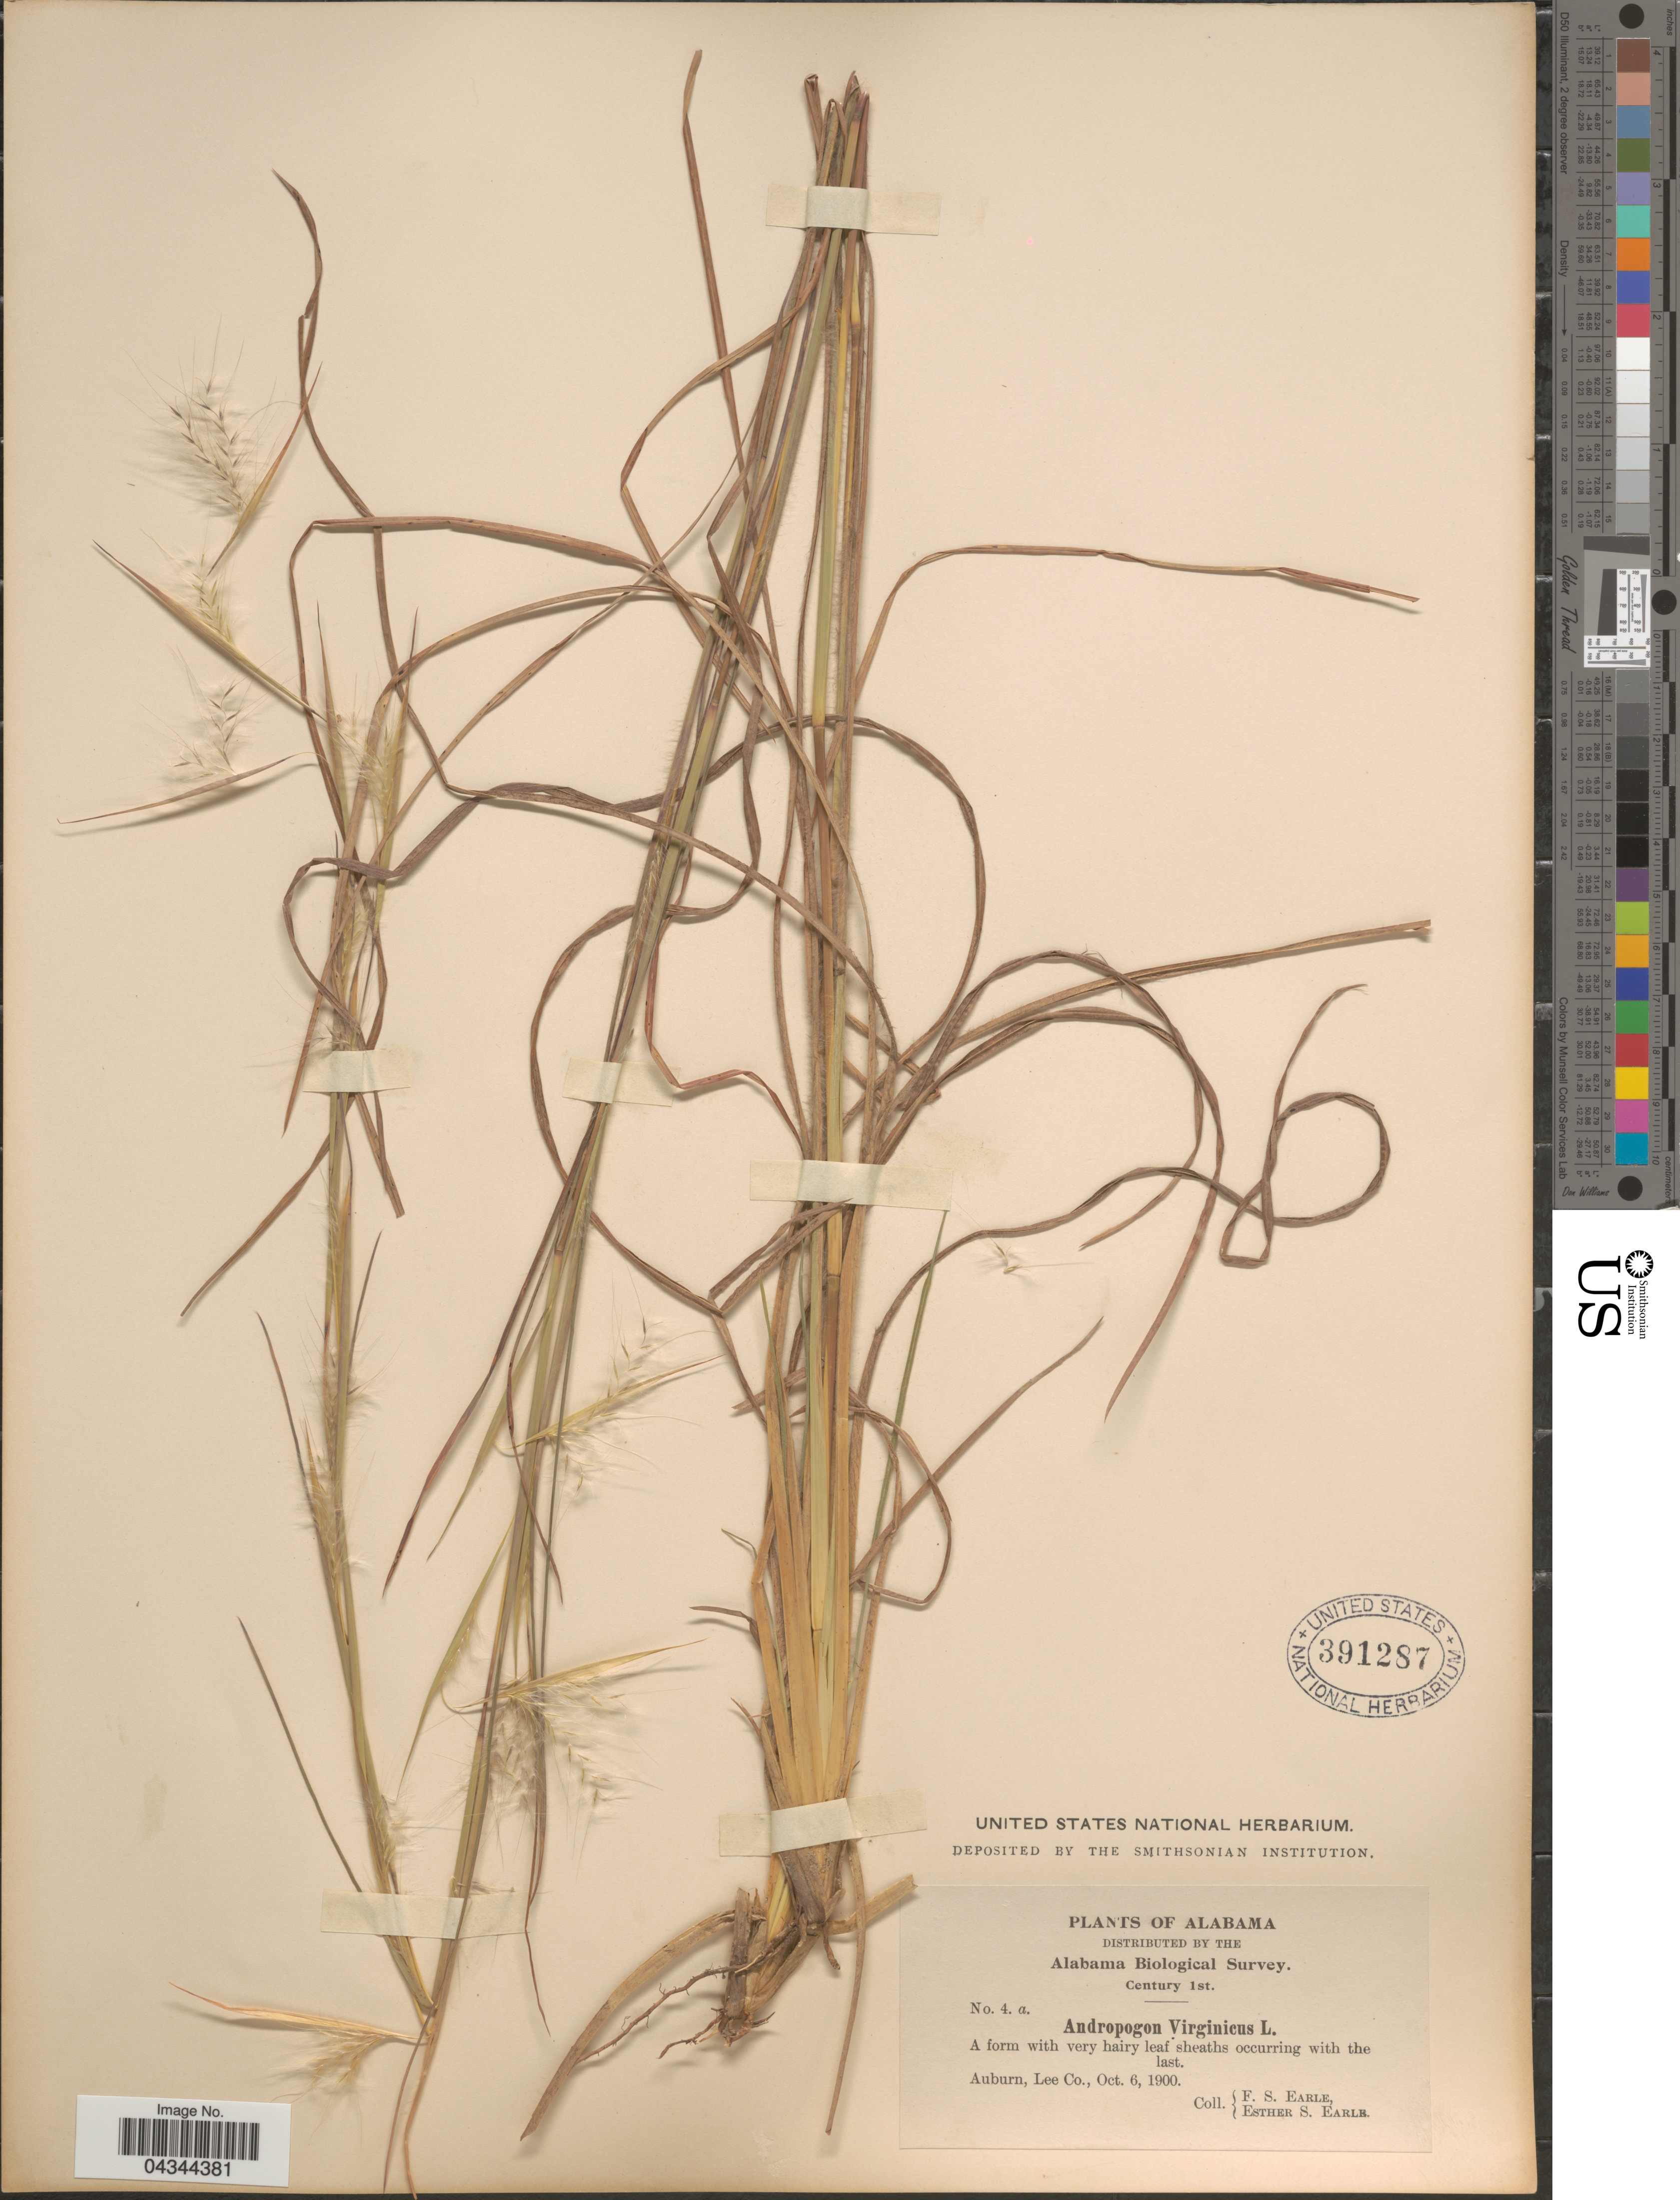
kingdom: Plantae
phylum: Tracheophyta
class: Liliopsida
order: Poales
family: Poaceae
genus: Andropogon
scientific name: Andropogon virginicus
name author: L.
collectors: F. S. Earle & E. S. Earle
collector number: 4a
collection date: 1900-10-06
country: United States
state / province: Alabama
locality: Alabama Biological Survey. Century 1st. Auburn, Lee Co.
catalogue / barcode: US 391287